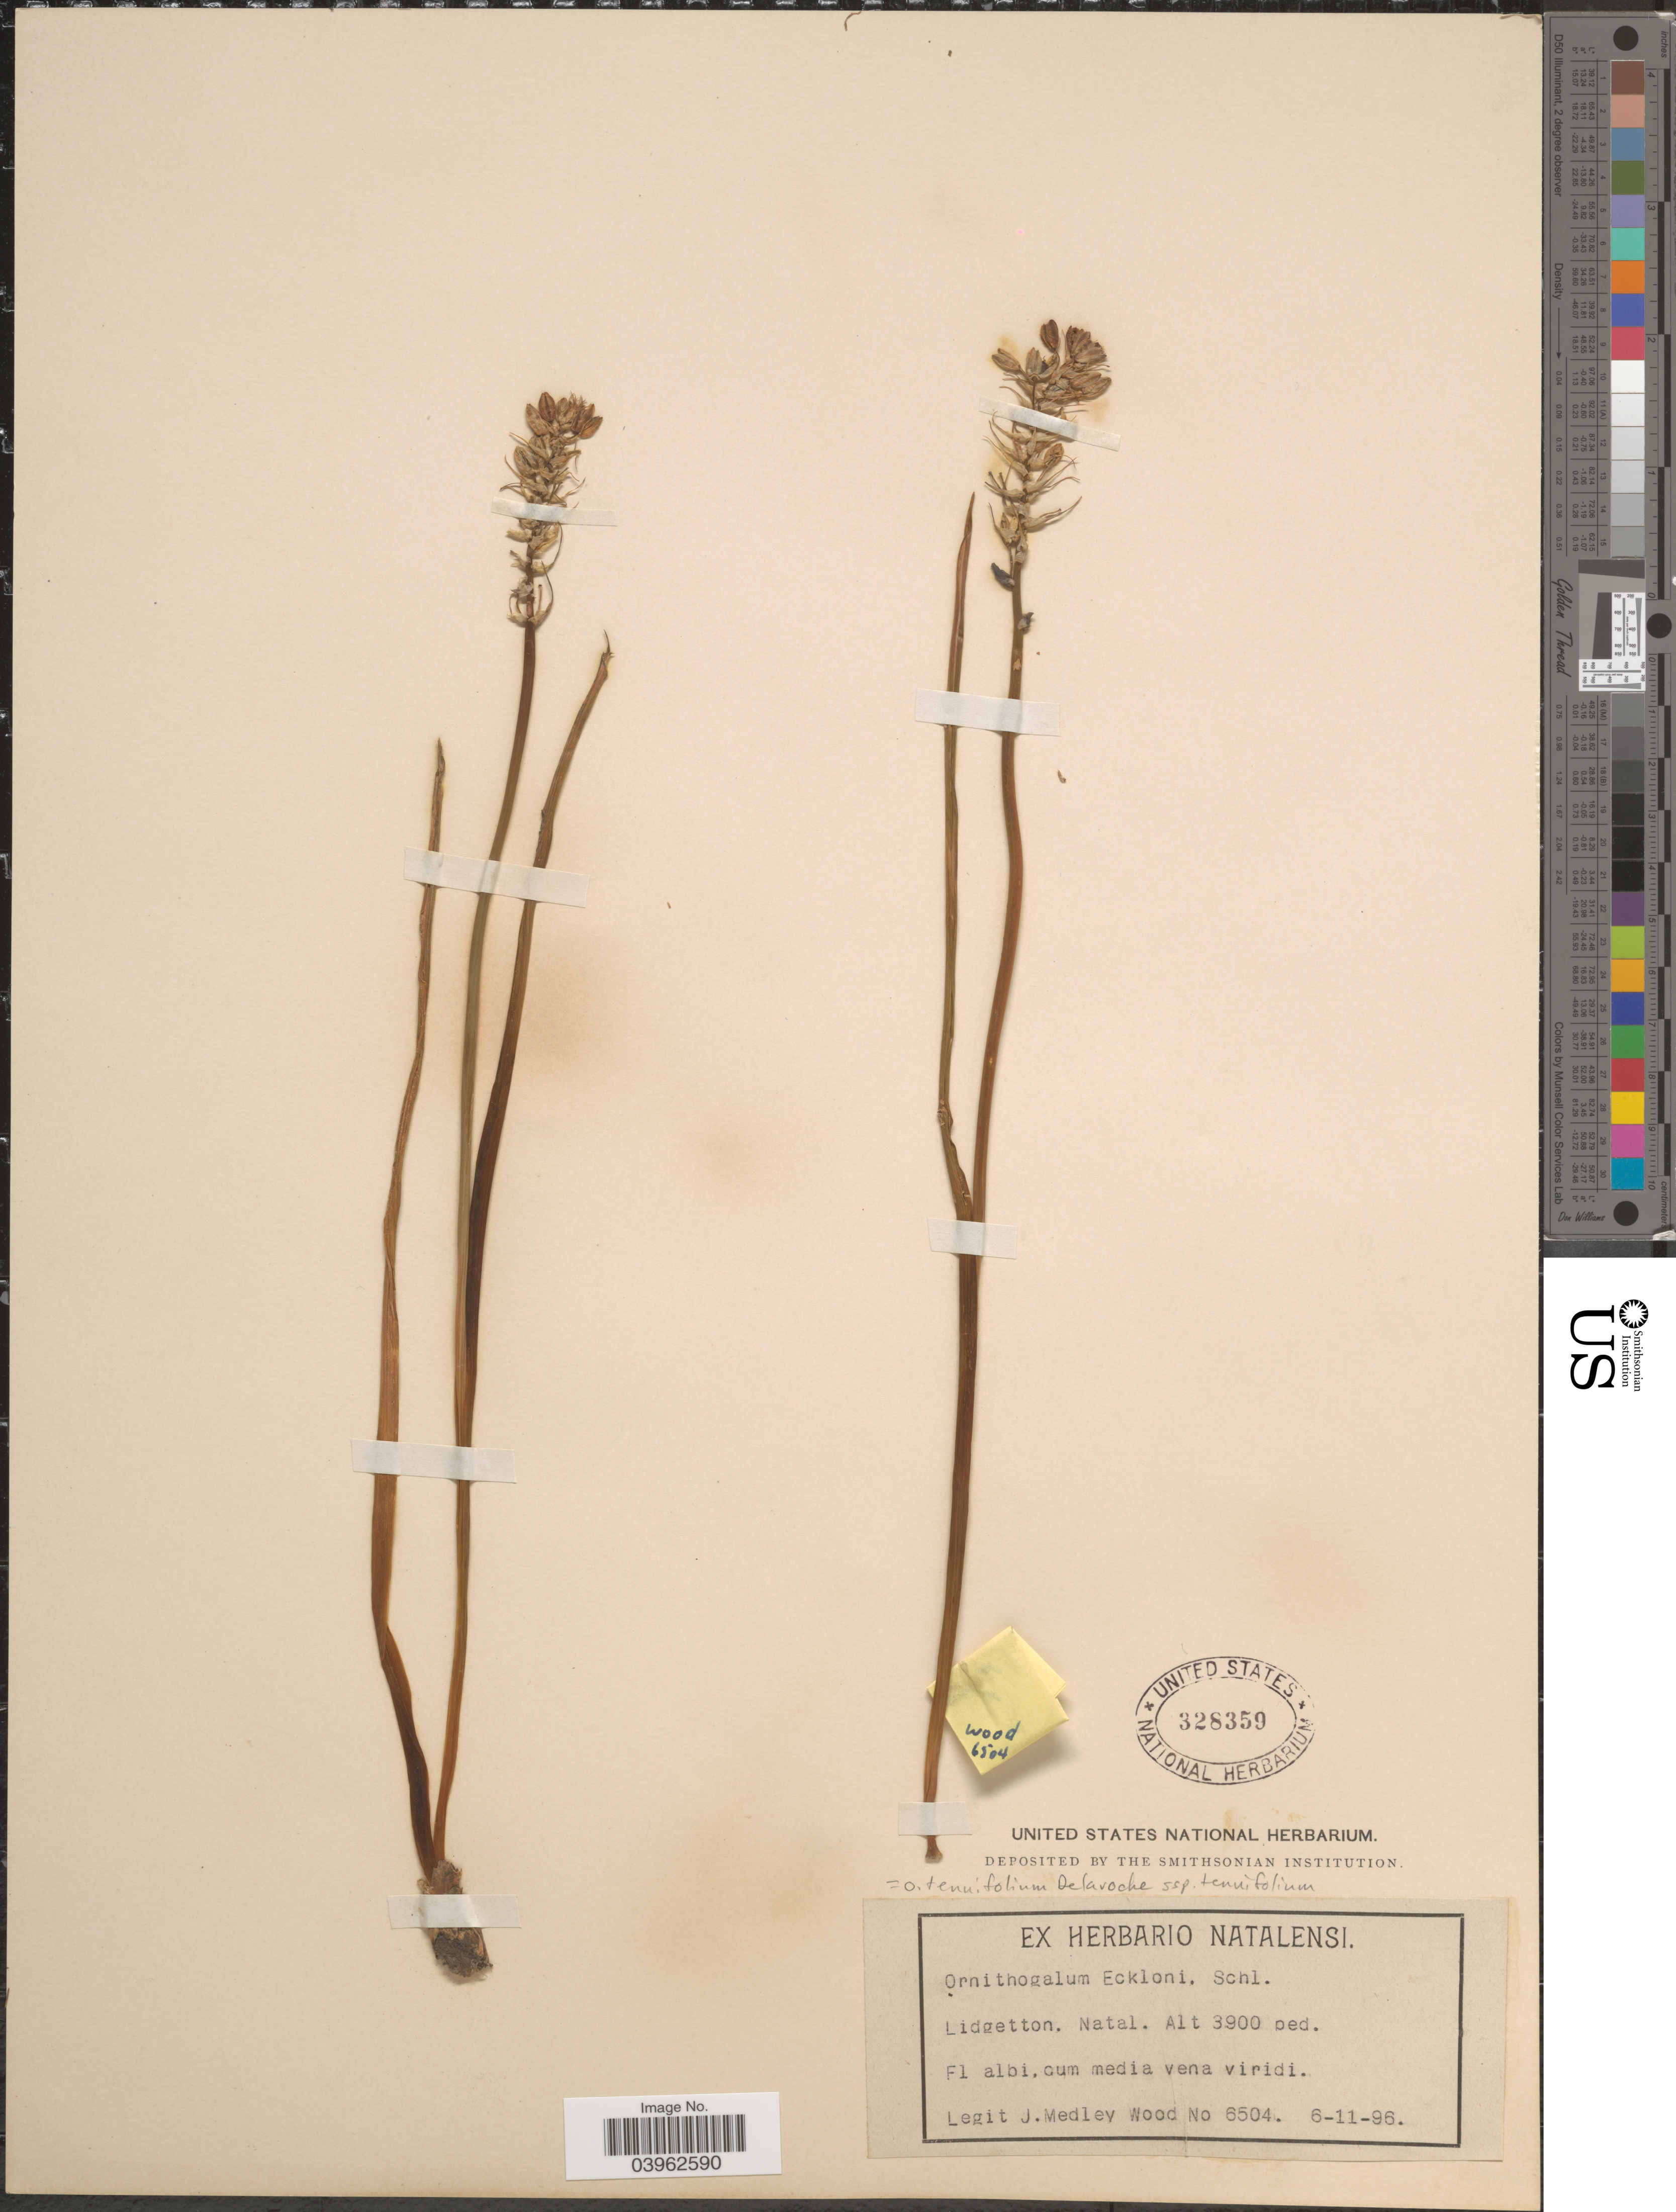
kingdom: Plantae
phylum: Tracheophyta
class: Liliopsida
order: Asparagales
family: Asparagaceae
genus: Ornithogalum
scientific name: Ornithogalum tenuifolium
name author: F. Delaroche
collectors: J. Medley Wood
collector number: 6504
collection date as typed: Transcribed d/m/y: 6/11/96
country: South Africa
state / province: KwaZulu-Natal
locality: Lidgetton. Natal.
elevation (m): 1189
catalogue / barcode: US 328359